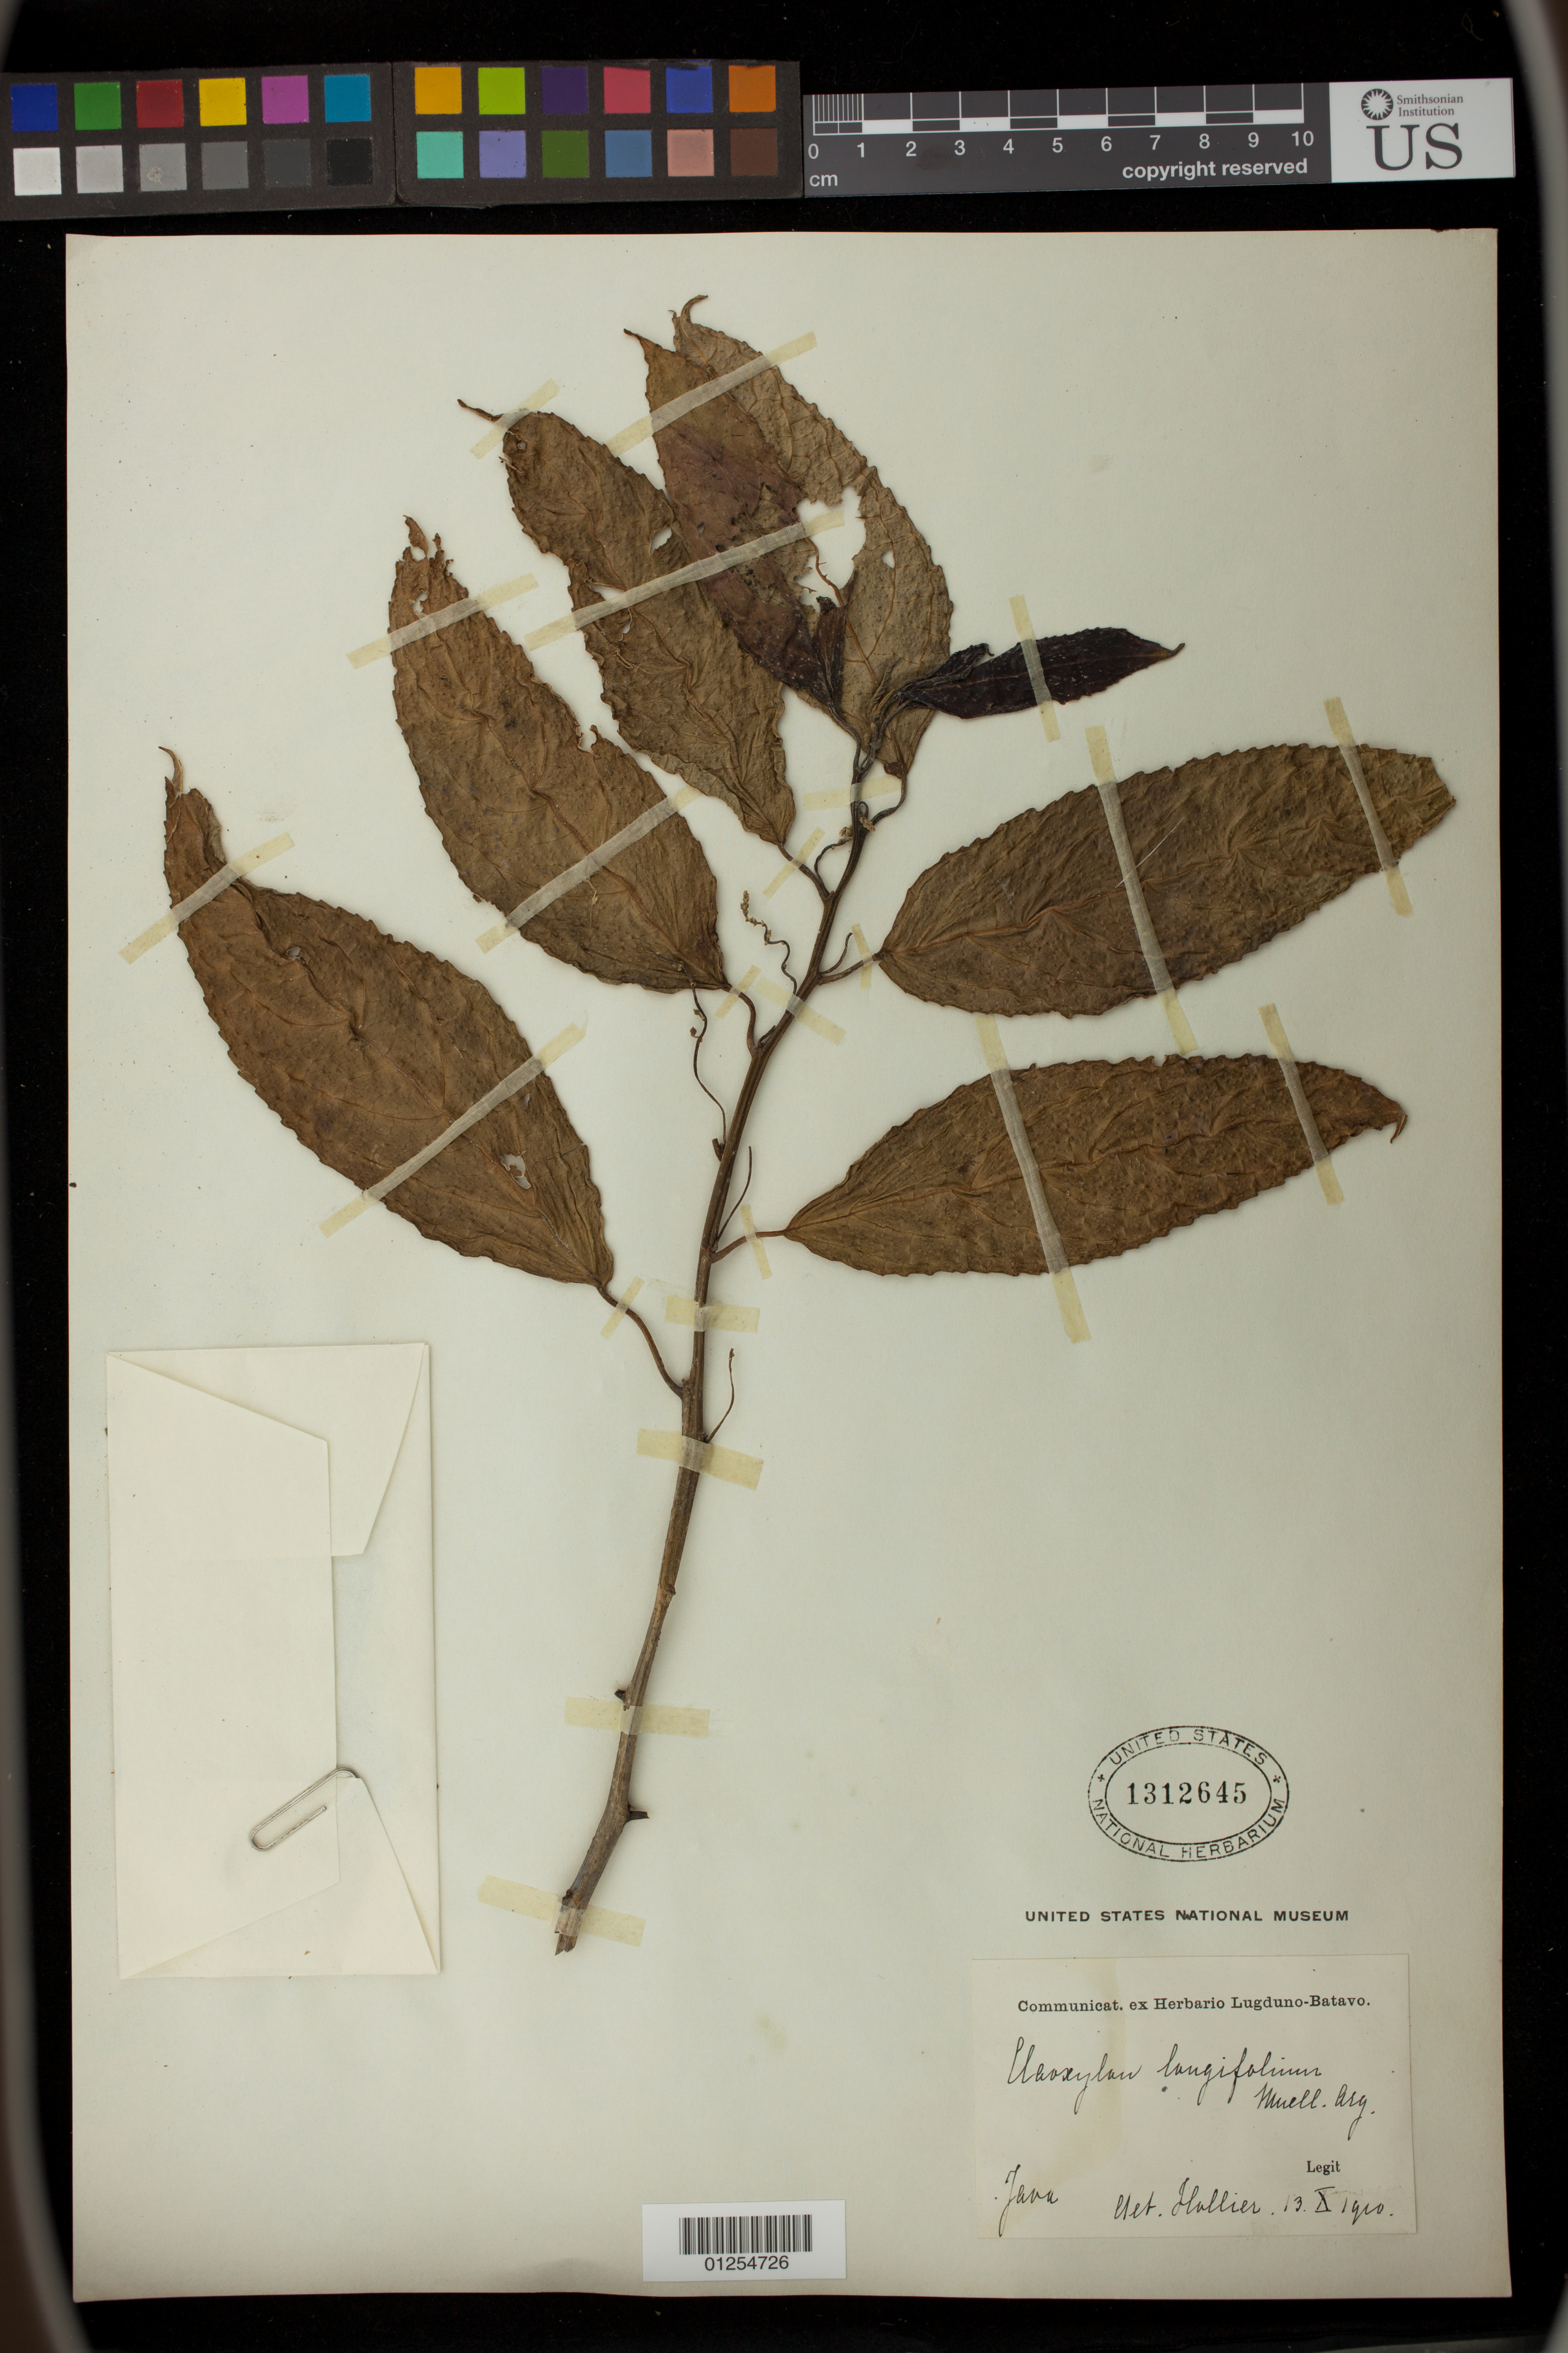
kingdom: Plantae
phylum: Tracheophyta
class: Magnoliopsida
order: Malpighiales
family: Euphorbiaceae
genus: Claoxylon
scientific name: Claoxylon longifolium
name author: (Blume) Endl. & Hassk.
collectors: H. G. Hallier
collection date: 1910-10-13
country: Indonesia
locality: Java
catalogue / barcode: US 1312645